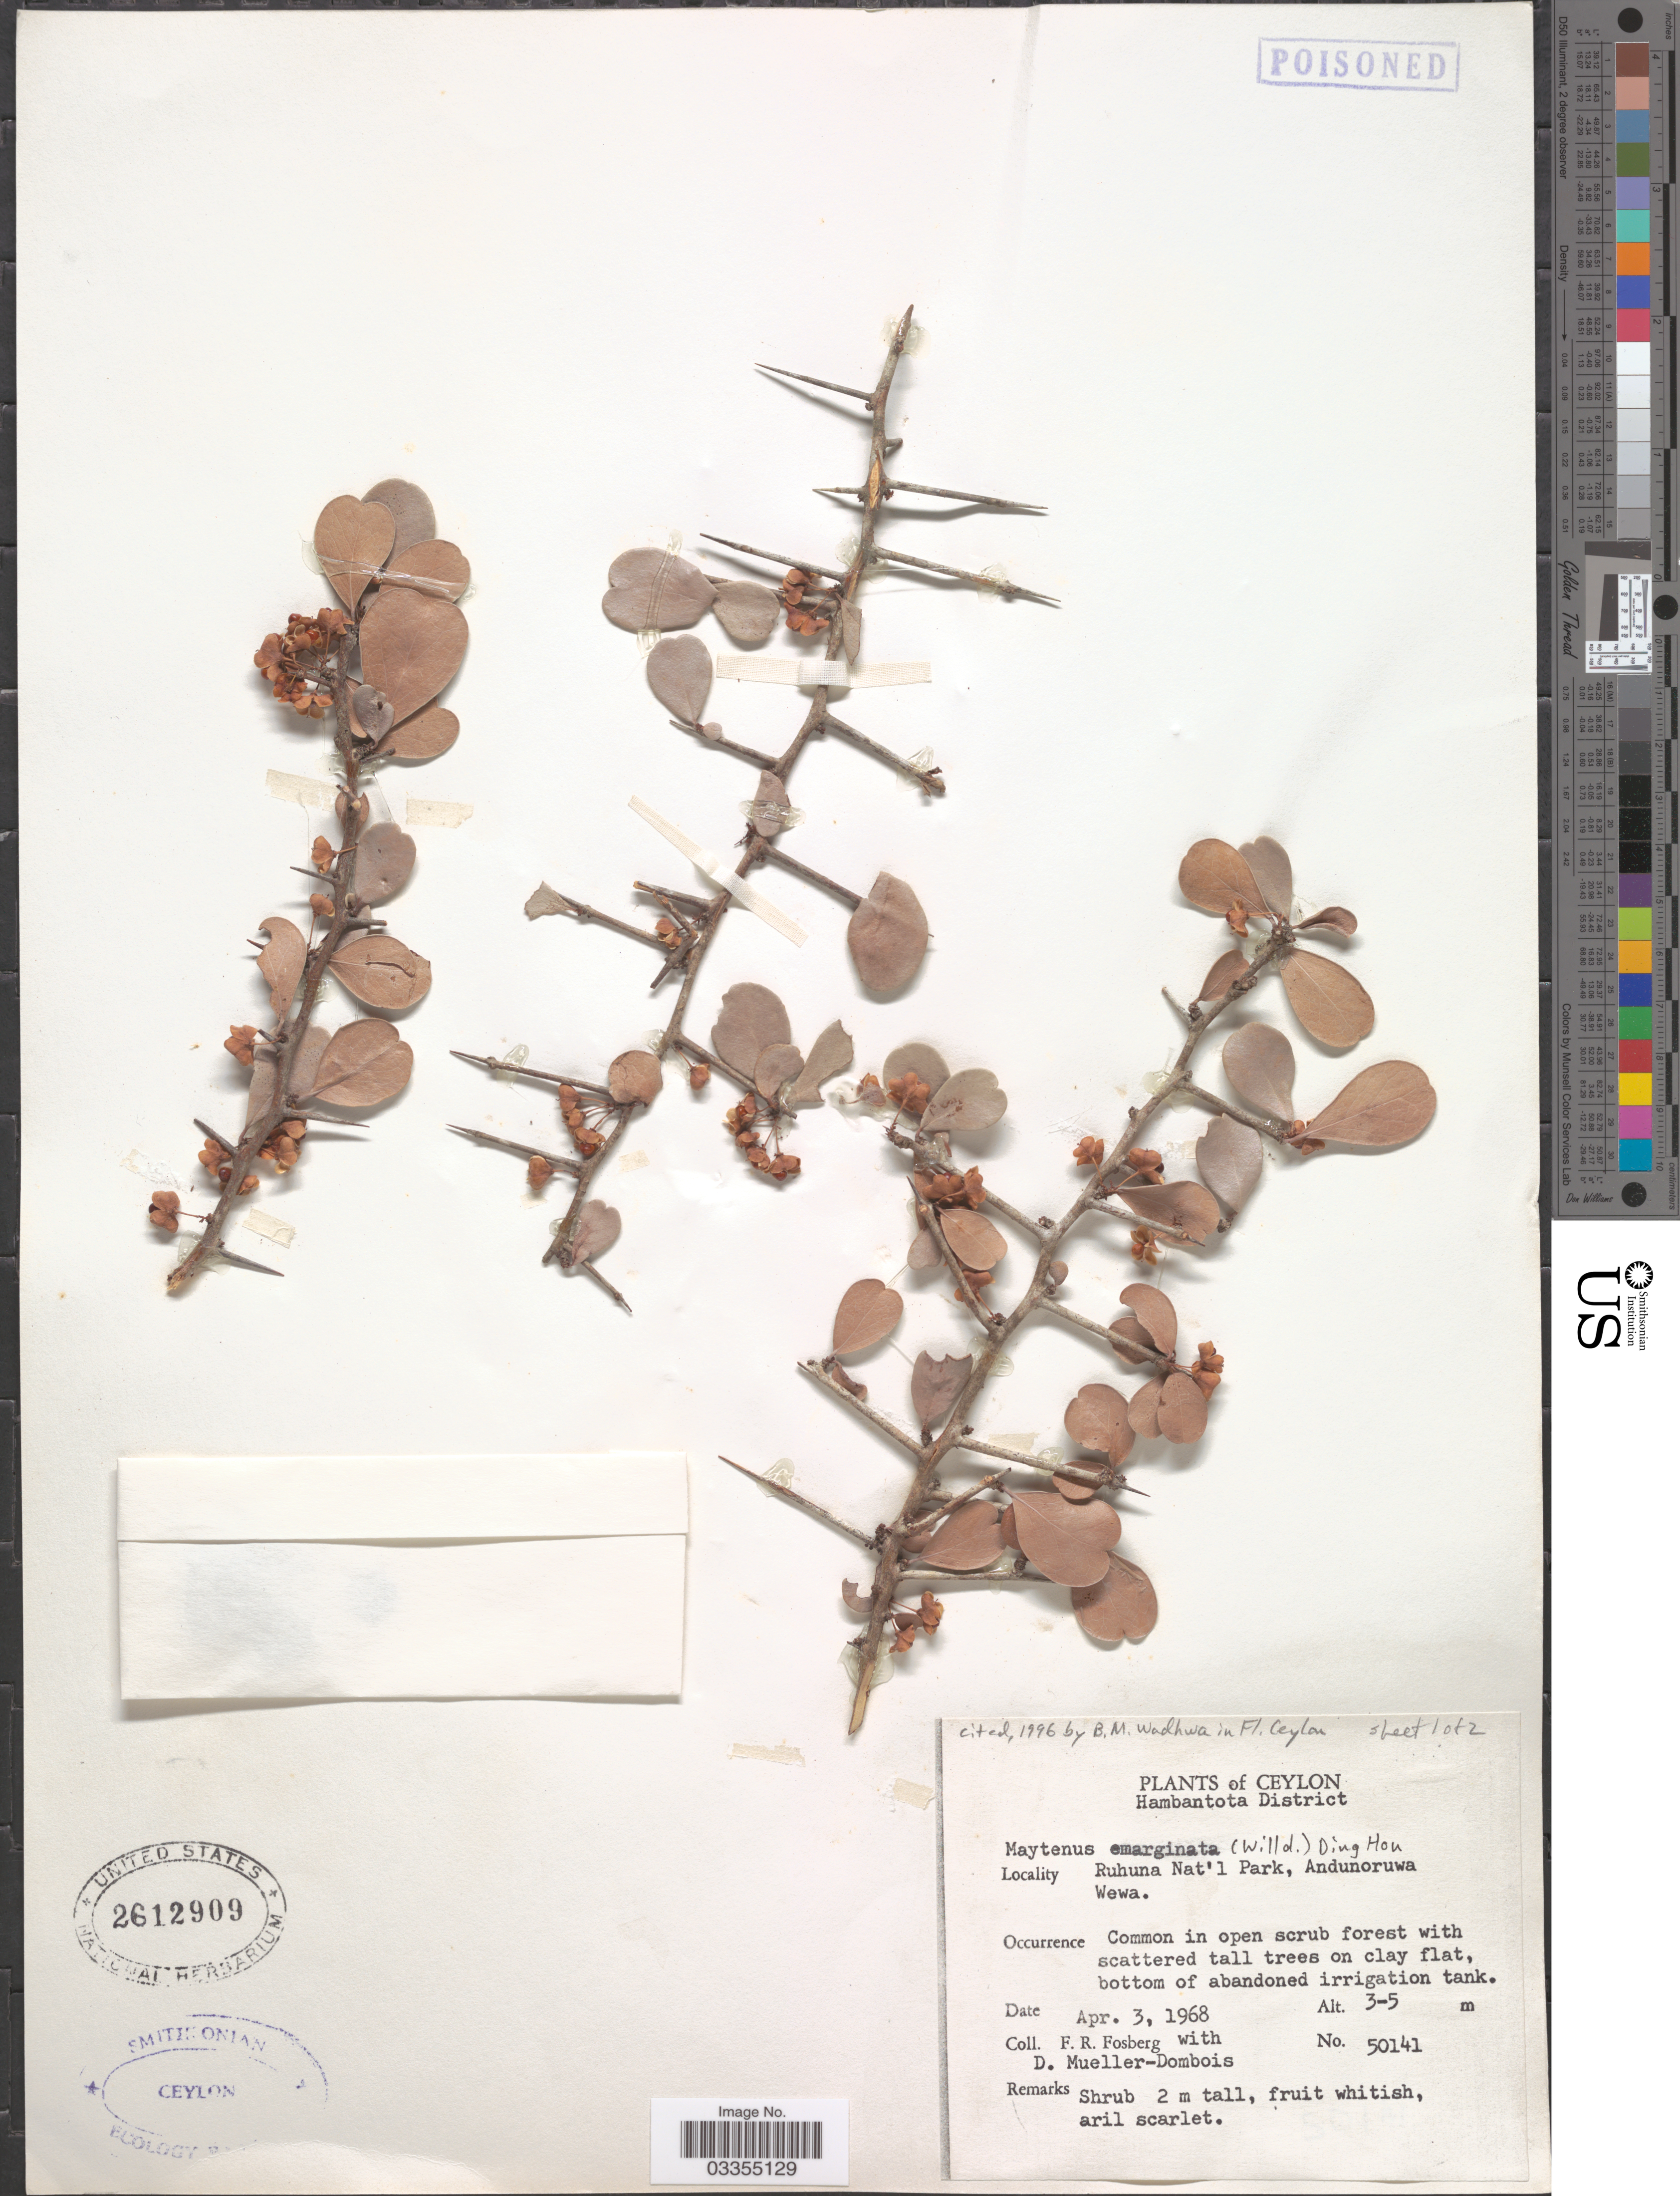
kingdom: Plantae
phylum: Tracheophyta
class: Magnoliopsida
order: Celastrales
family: Celastraceae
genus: Gymnosporia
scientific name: Gymnosporia emarginata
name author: (Willd.) Thwaites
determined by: Strong, Mark T., (BOT), Smithsonian Institution - National Museum of Natural History (UNITED STATES)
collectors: F. R. Fosberg & D. Meuller-Dombois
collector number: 50141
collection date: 1968-04-03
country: Sri Lanka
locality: Ceylon. Hambantota District. Ruhuna Nat'l Park, Andunoruwa Wewa.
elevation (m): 3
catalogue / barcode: US 2612909